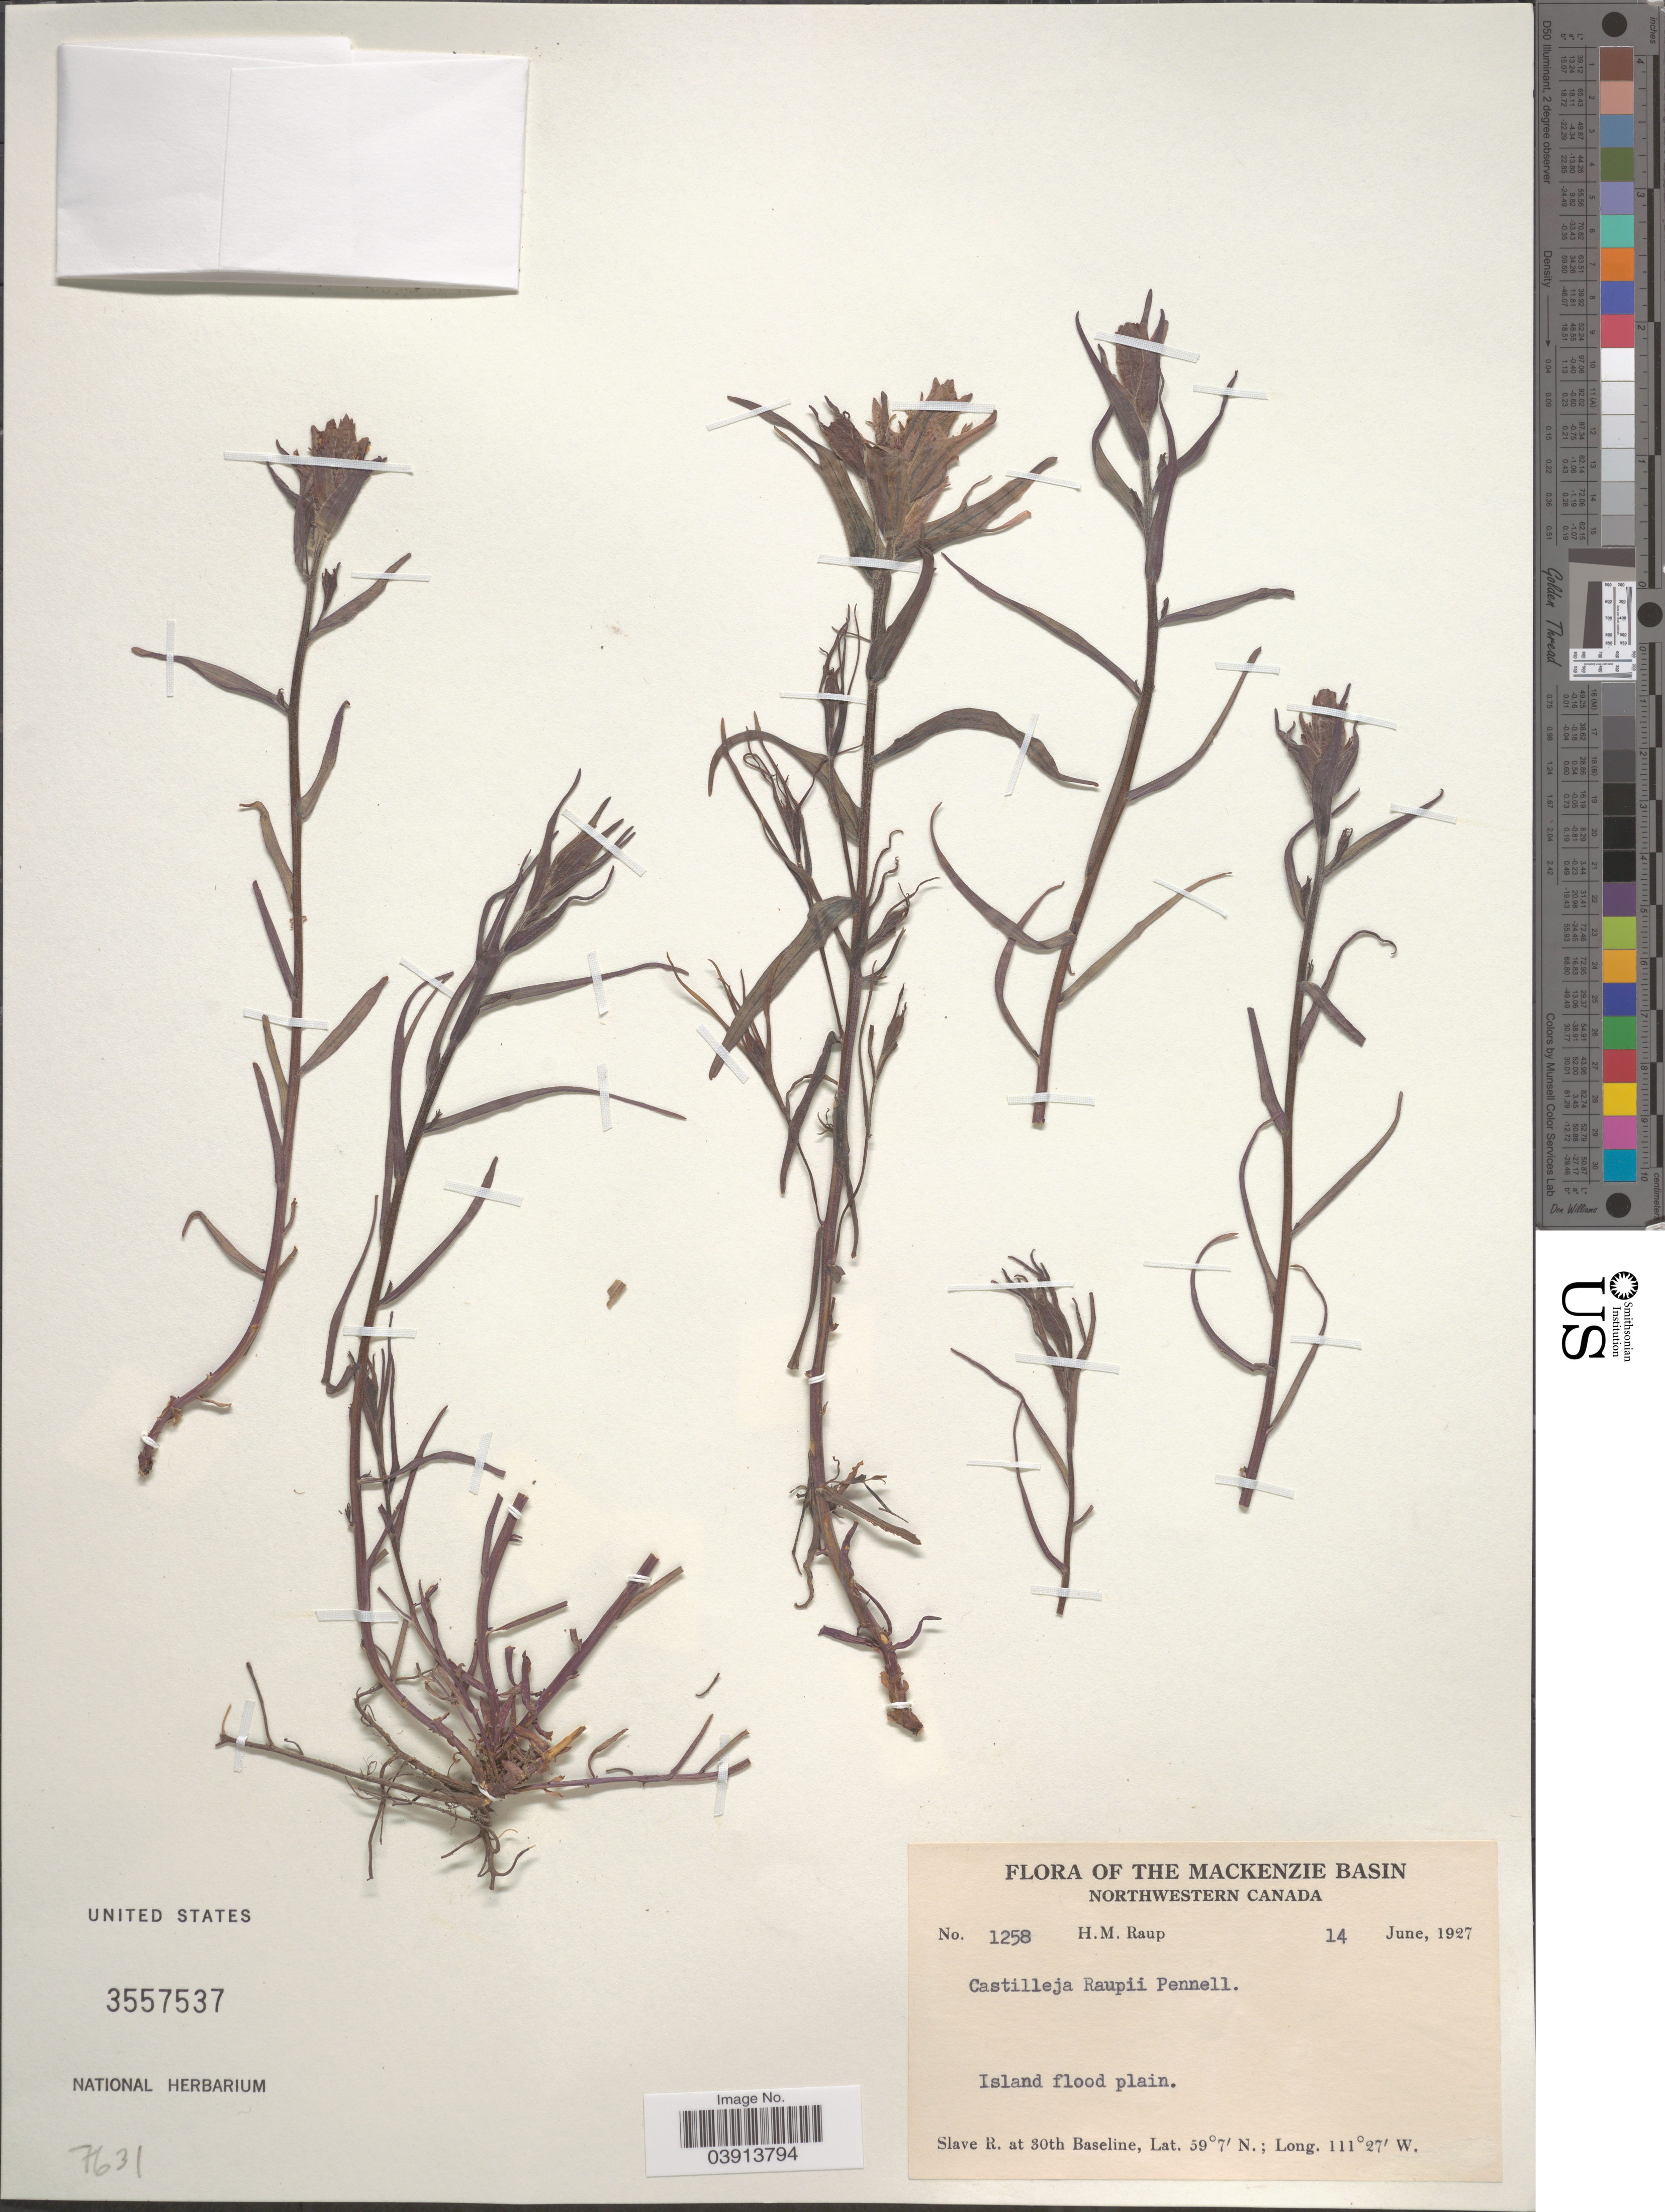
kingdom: Plantae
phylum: Tracheophyta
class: Magnoliopsida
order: Lamiales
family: Orobanchaceae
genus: Castilleja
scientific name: Castilleja raupii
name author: Pennell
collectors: H. Raup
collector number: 1258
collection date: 1927-06-14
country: Canada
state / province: Northwest Territories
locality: The Mackenzie Basin. Northwestern Canada. Island flood plain. Slave R. at 30th Baseline.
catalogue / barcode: US 3557537